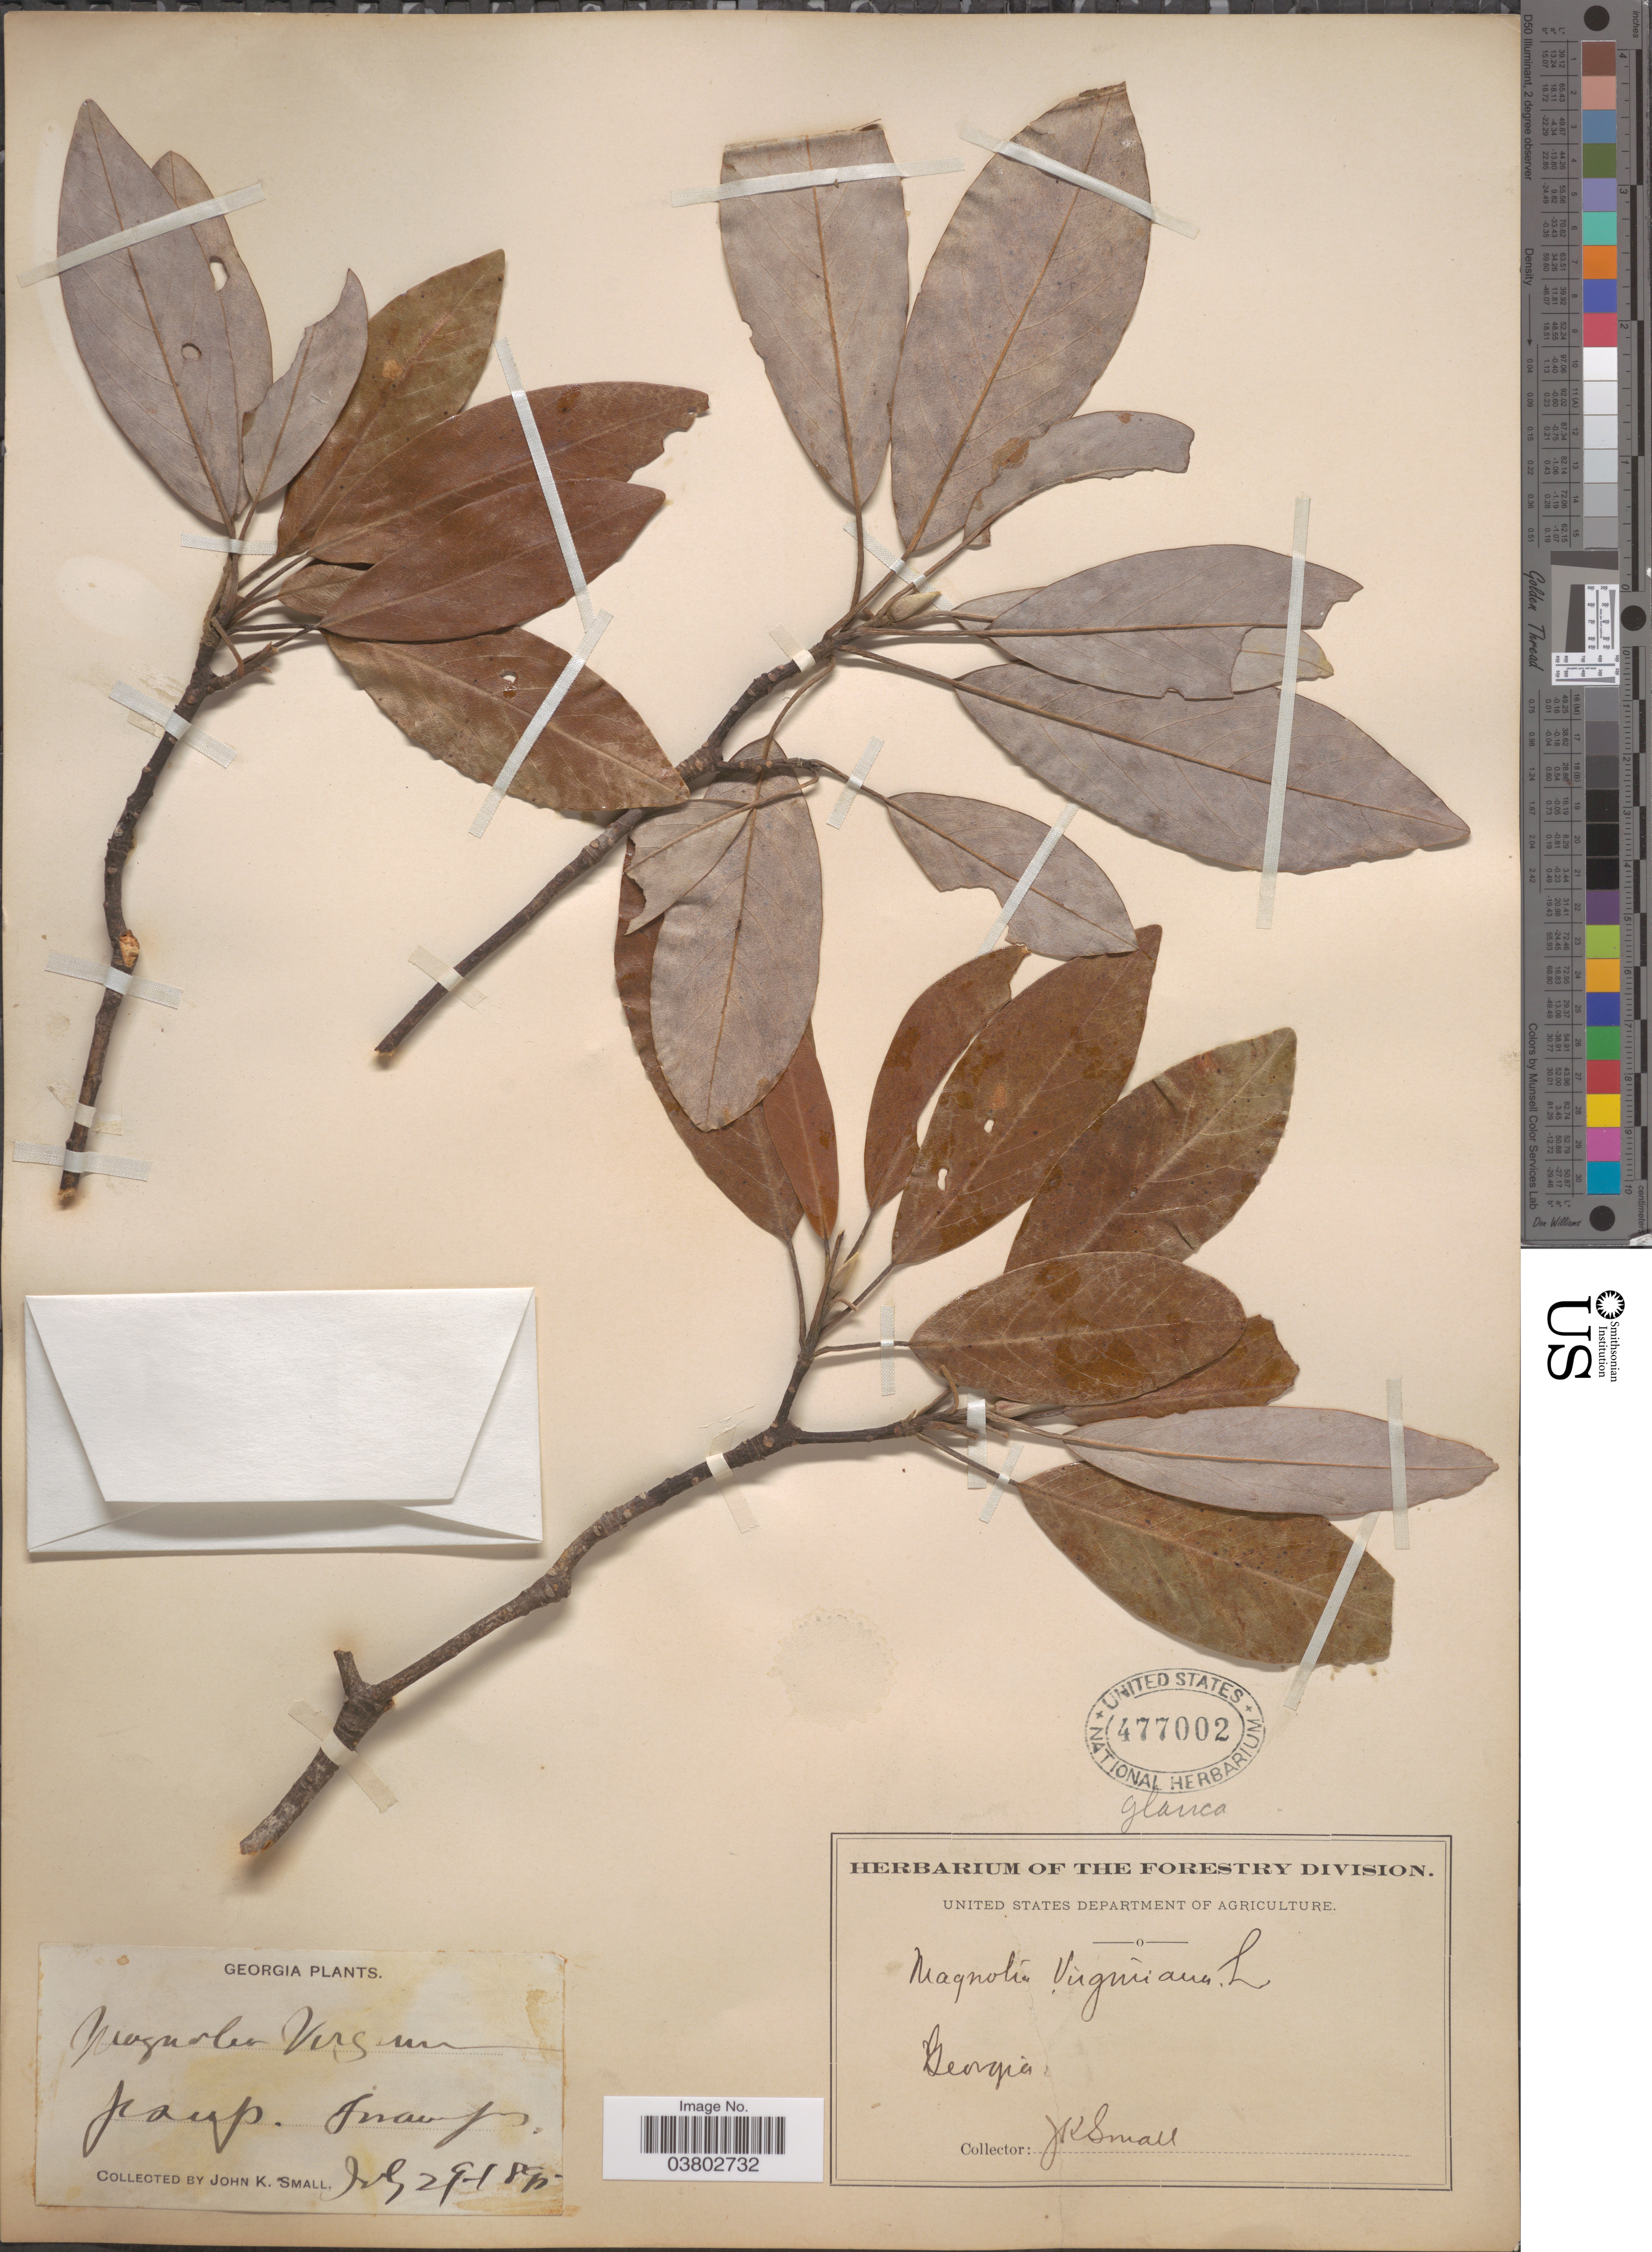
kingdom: Plantae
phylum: Tracheophyta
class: Magnoliopsida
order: Magnoliales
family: Magnoliaceae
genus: Magnolia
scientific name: Magnolia virginiana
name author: L.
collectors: J. K. Small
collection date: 1895-07-29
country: United States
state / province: Georgia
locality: Jesup. Swamp.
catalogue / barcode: US 477002